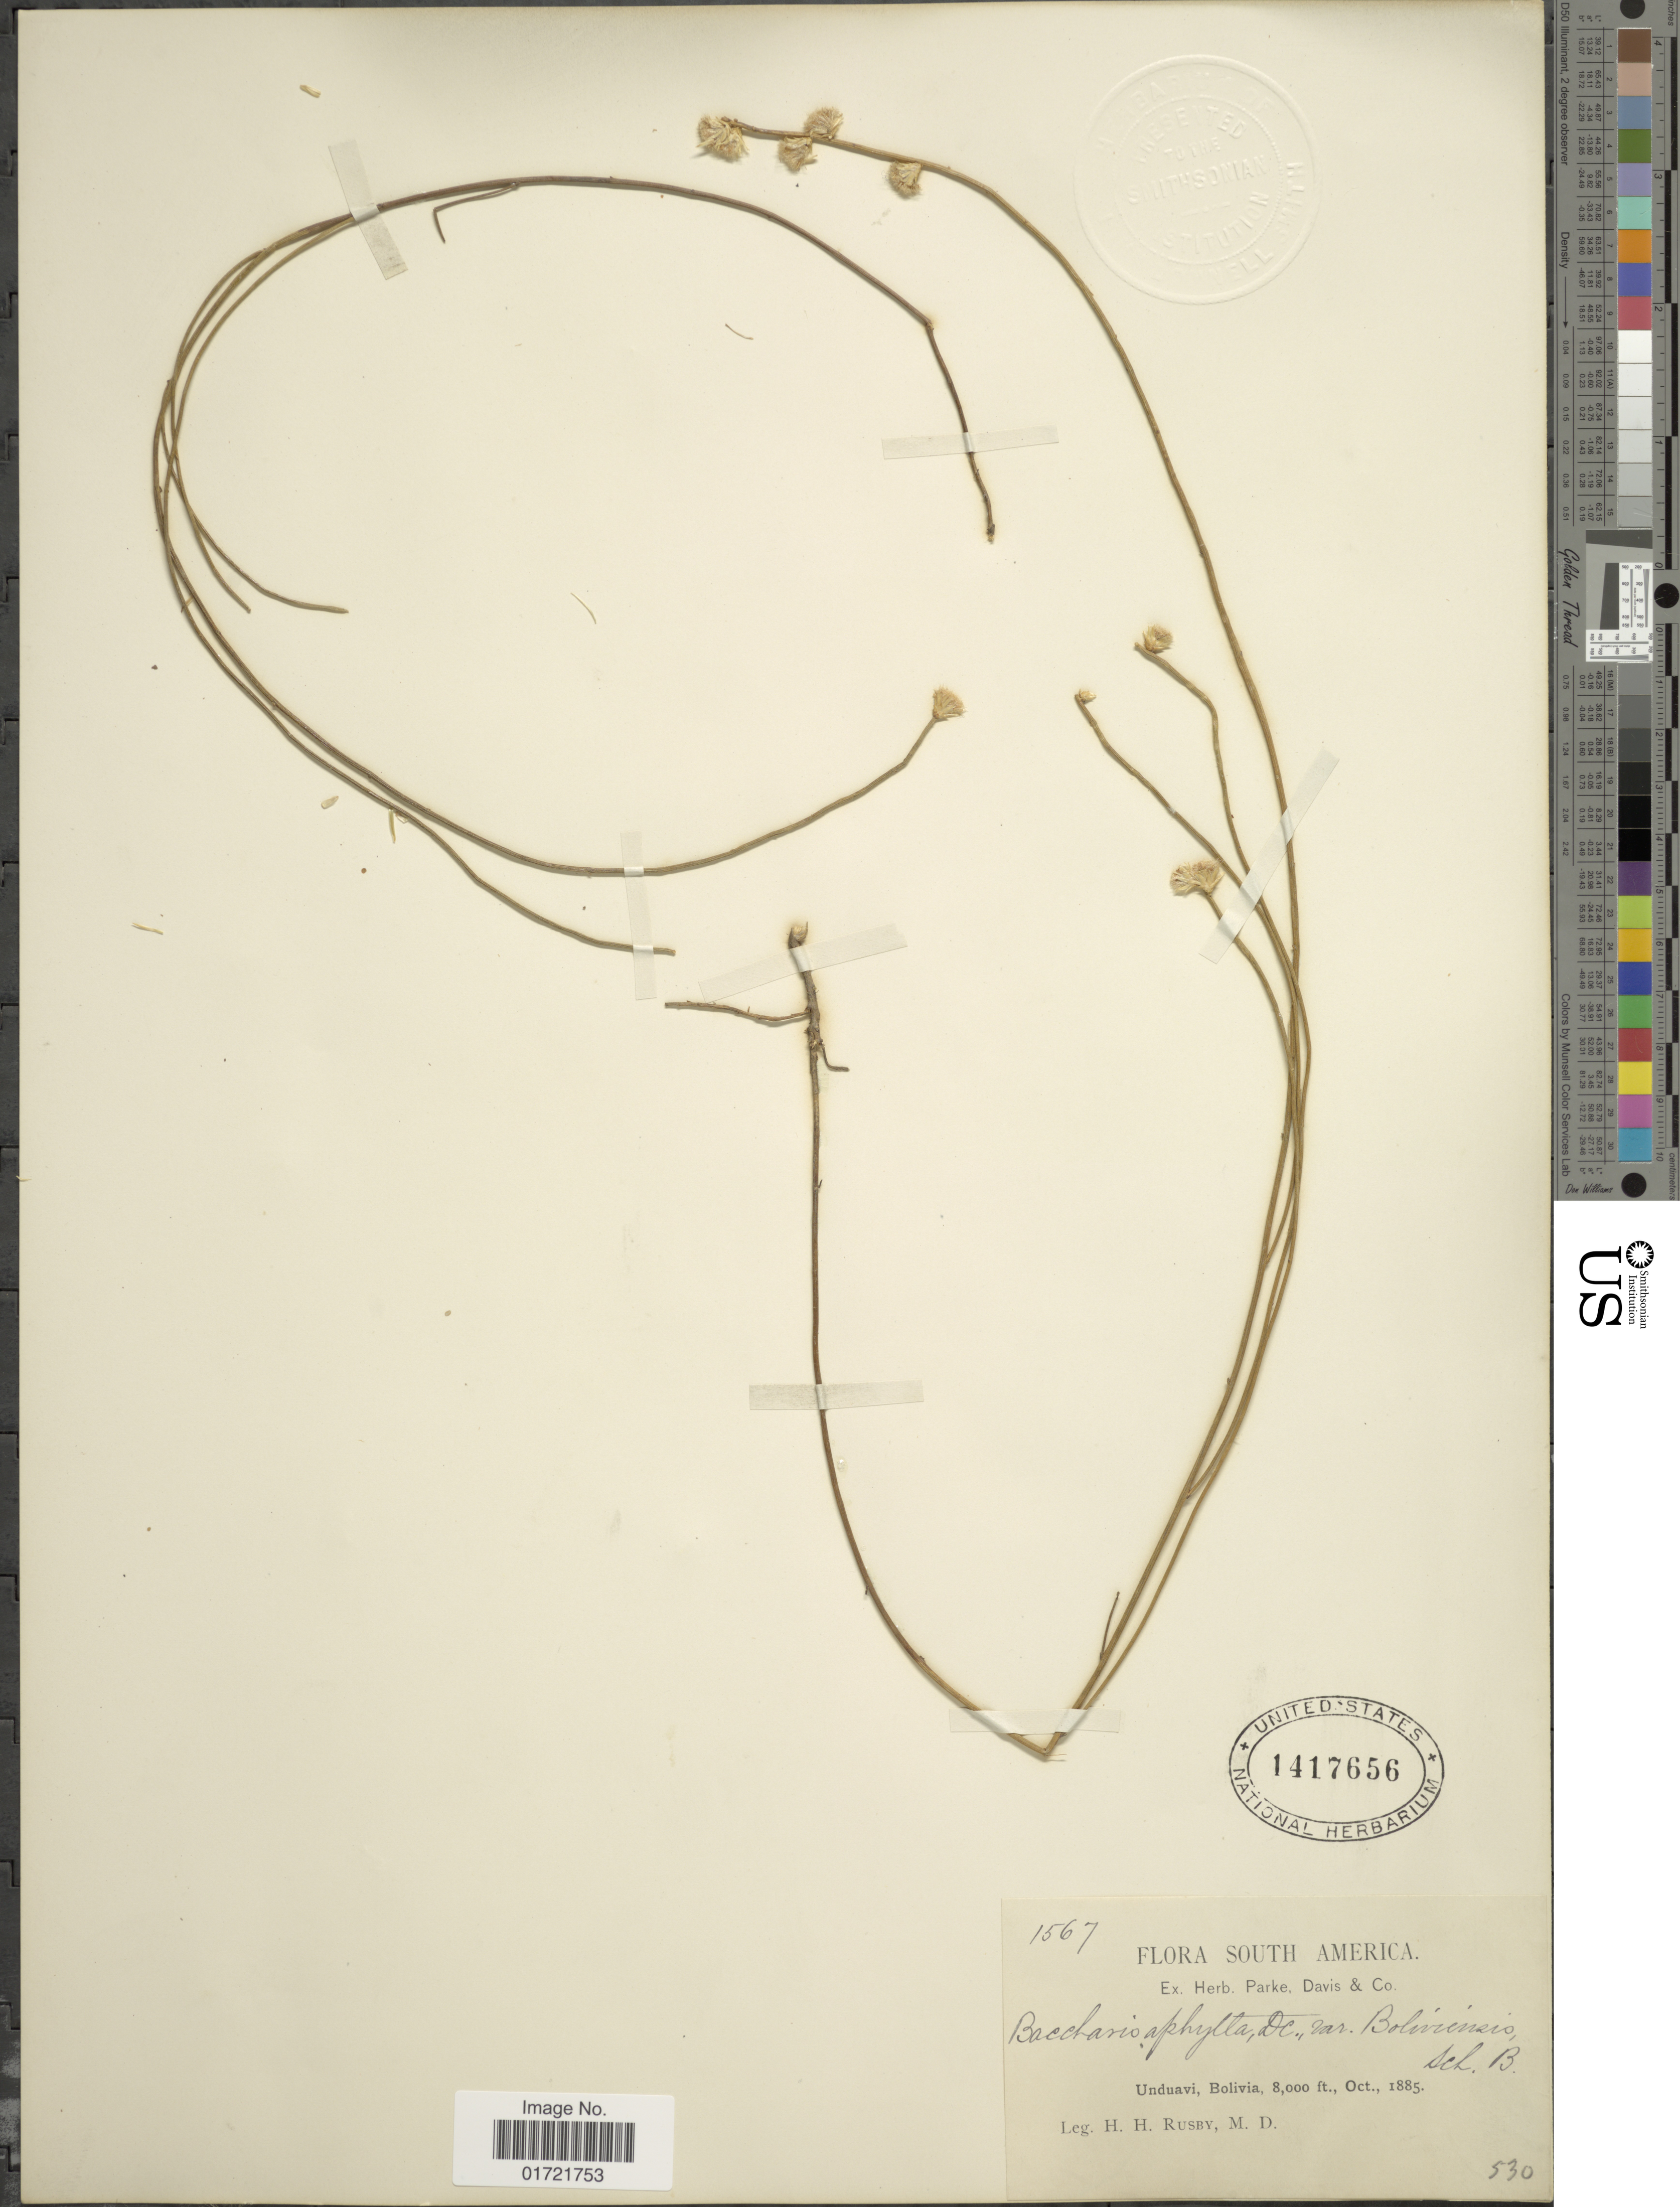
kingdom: Plantae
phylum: Tracheophyta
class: Magnoliopsida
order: Asterales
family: Asteraceae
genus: Baccharis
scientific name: Baccharis aphylla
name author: (Vell.) DC.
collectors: H. H. Rusby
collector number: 1567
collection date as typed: Oct., 1885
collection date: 1885-10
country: Bolivia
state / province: La Paz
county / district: Nor Yungas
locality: Unduavi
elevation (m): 2438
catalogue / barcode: US 1417656